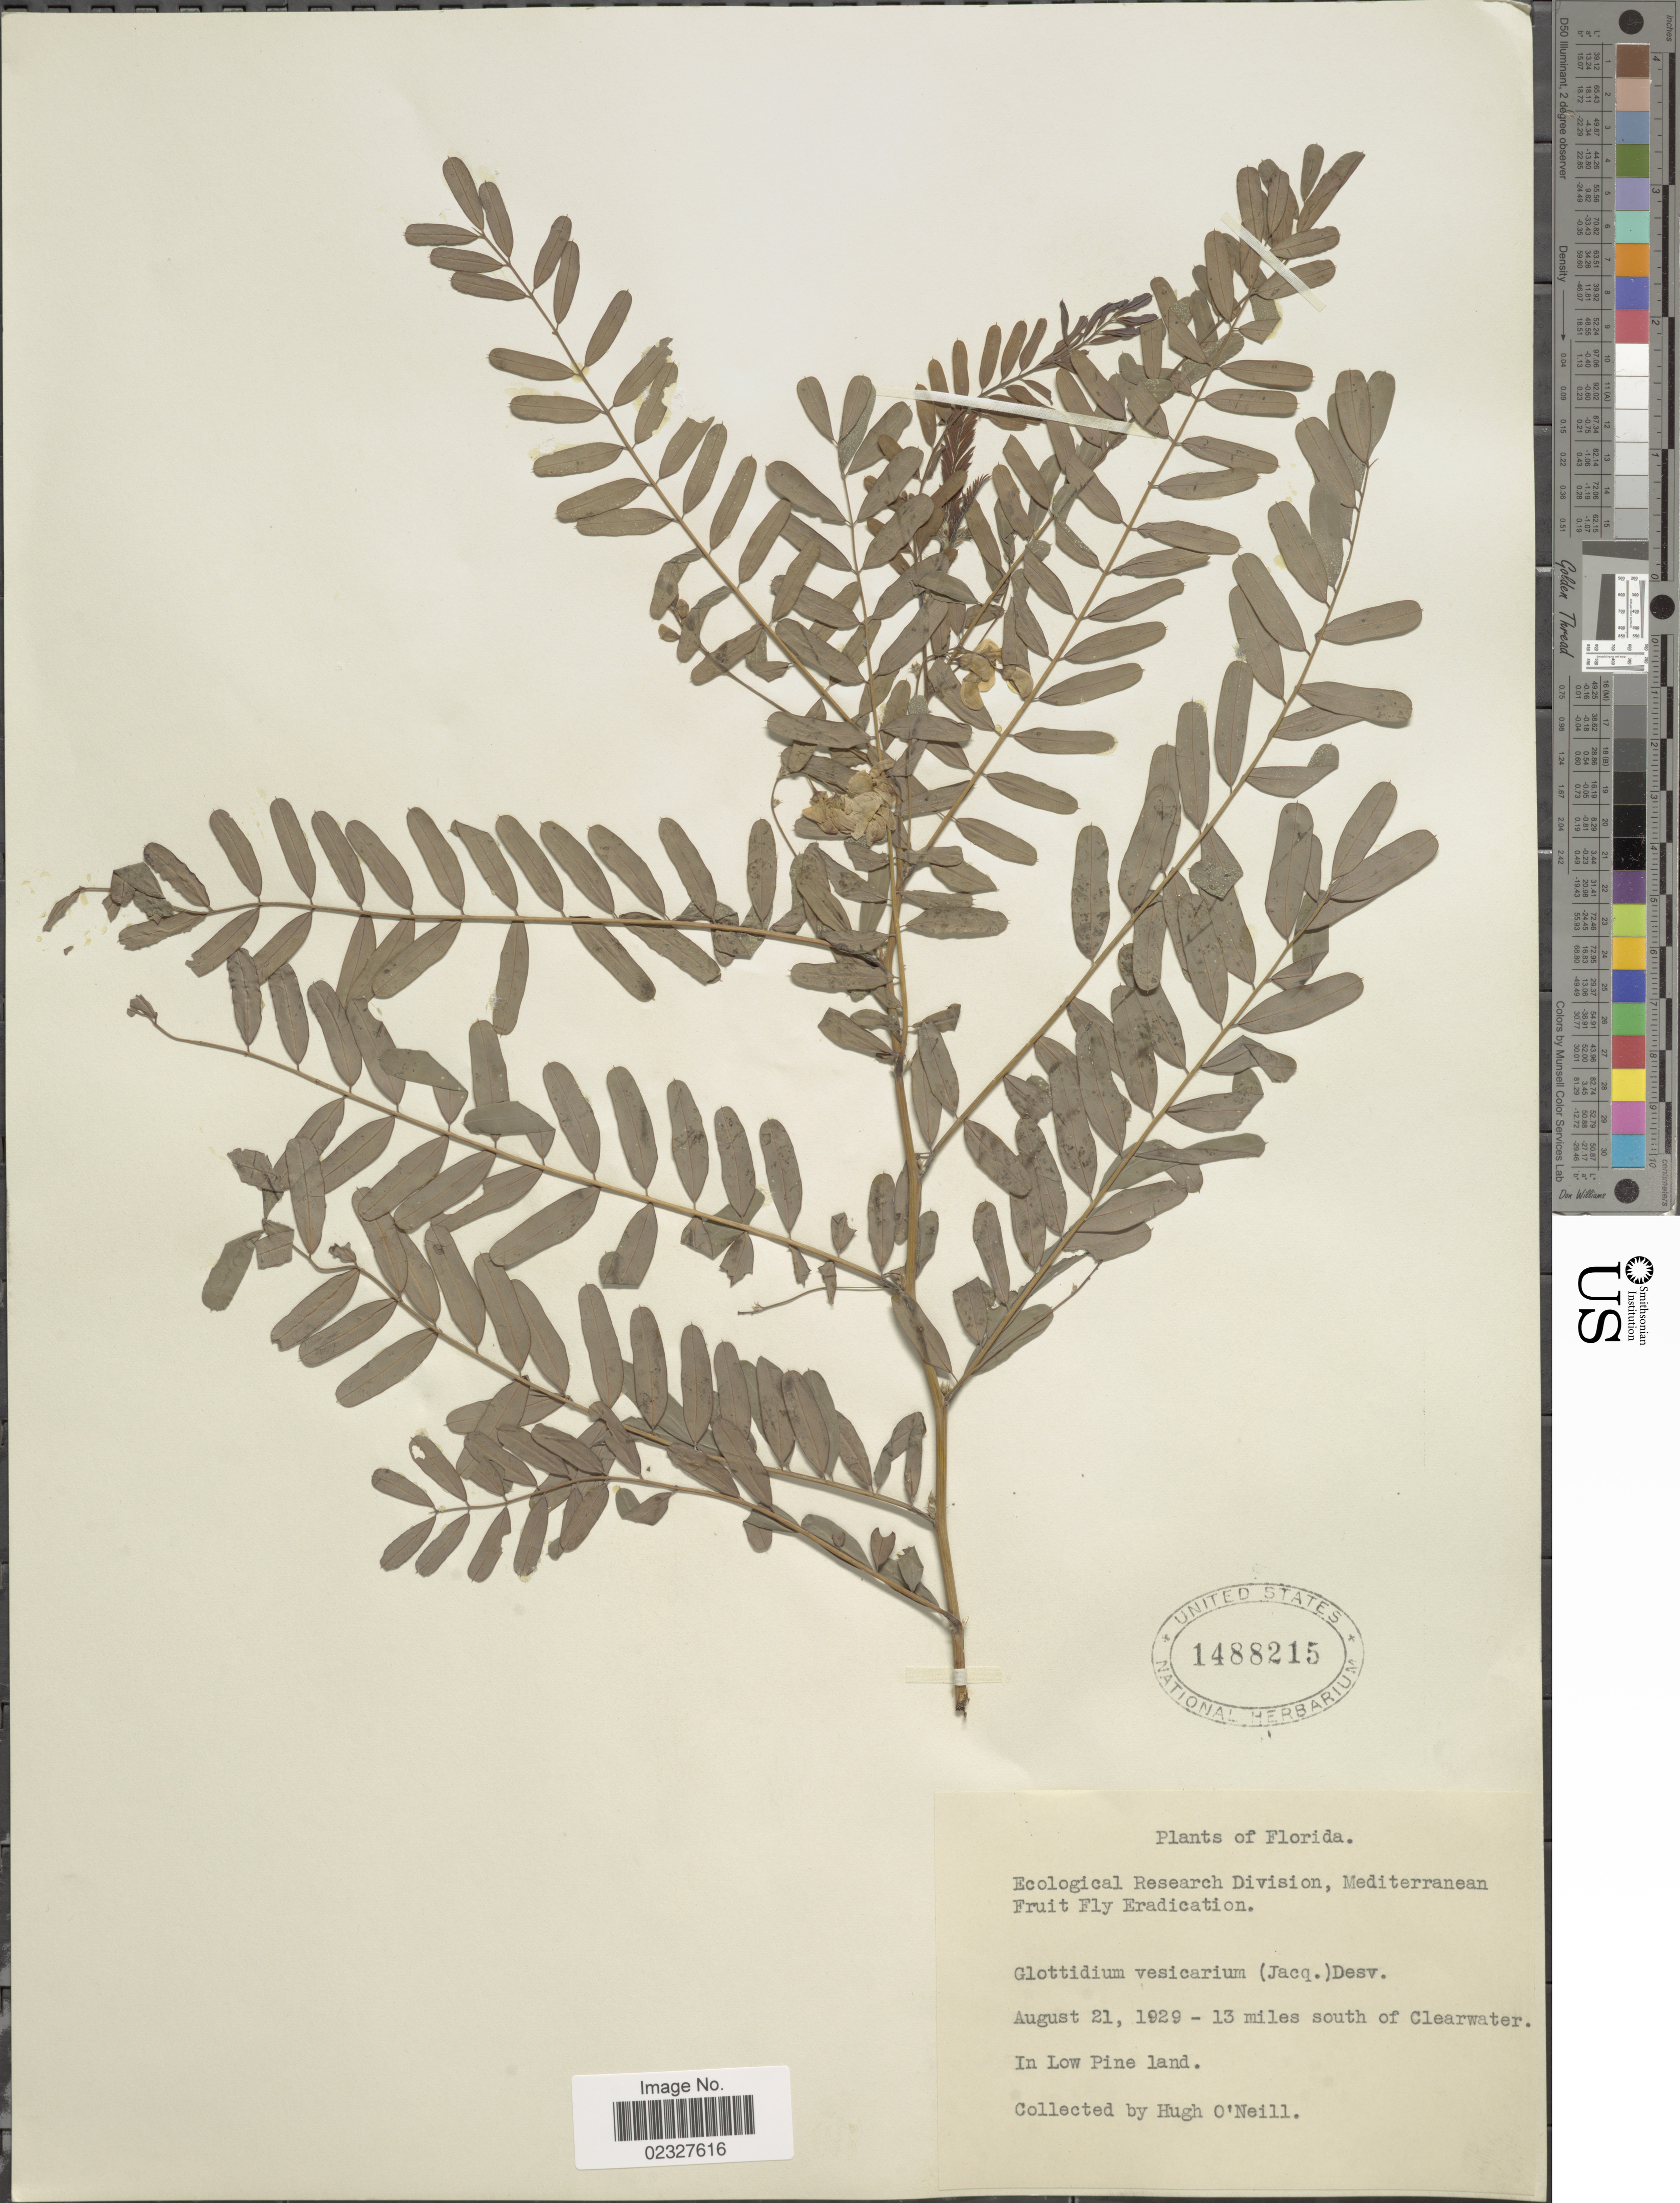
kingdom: Plantae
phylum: Tracheophyta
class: Magnoliopsida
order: Fabales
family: Fabaceae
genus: Sesbania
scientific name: Sesbania vesicaria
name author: (Jacq.) Elliott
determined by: Strong, Mark T., (BOT), Smithsonian Institution - National Museum of Natural History (UNITED STATES)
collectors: H. O'Neill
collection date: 1929-08-21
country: United States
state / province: Florida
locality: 13 miles south of Clearwater, in Low Pine land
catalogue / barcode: US 1488215